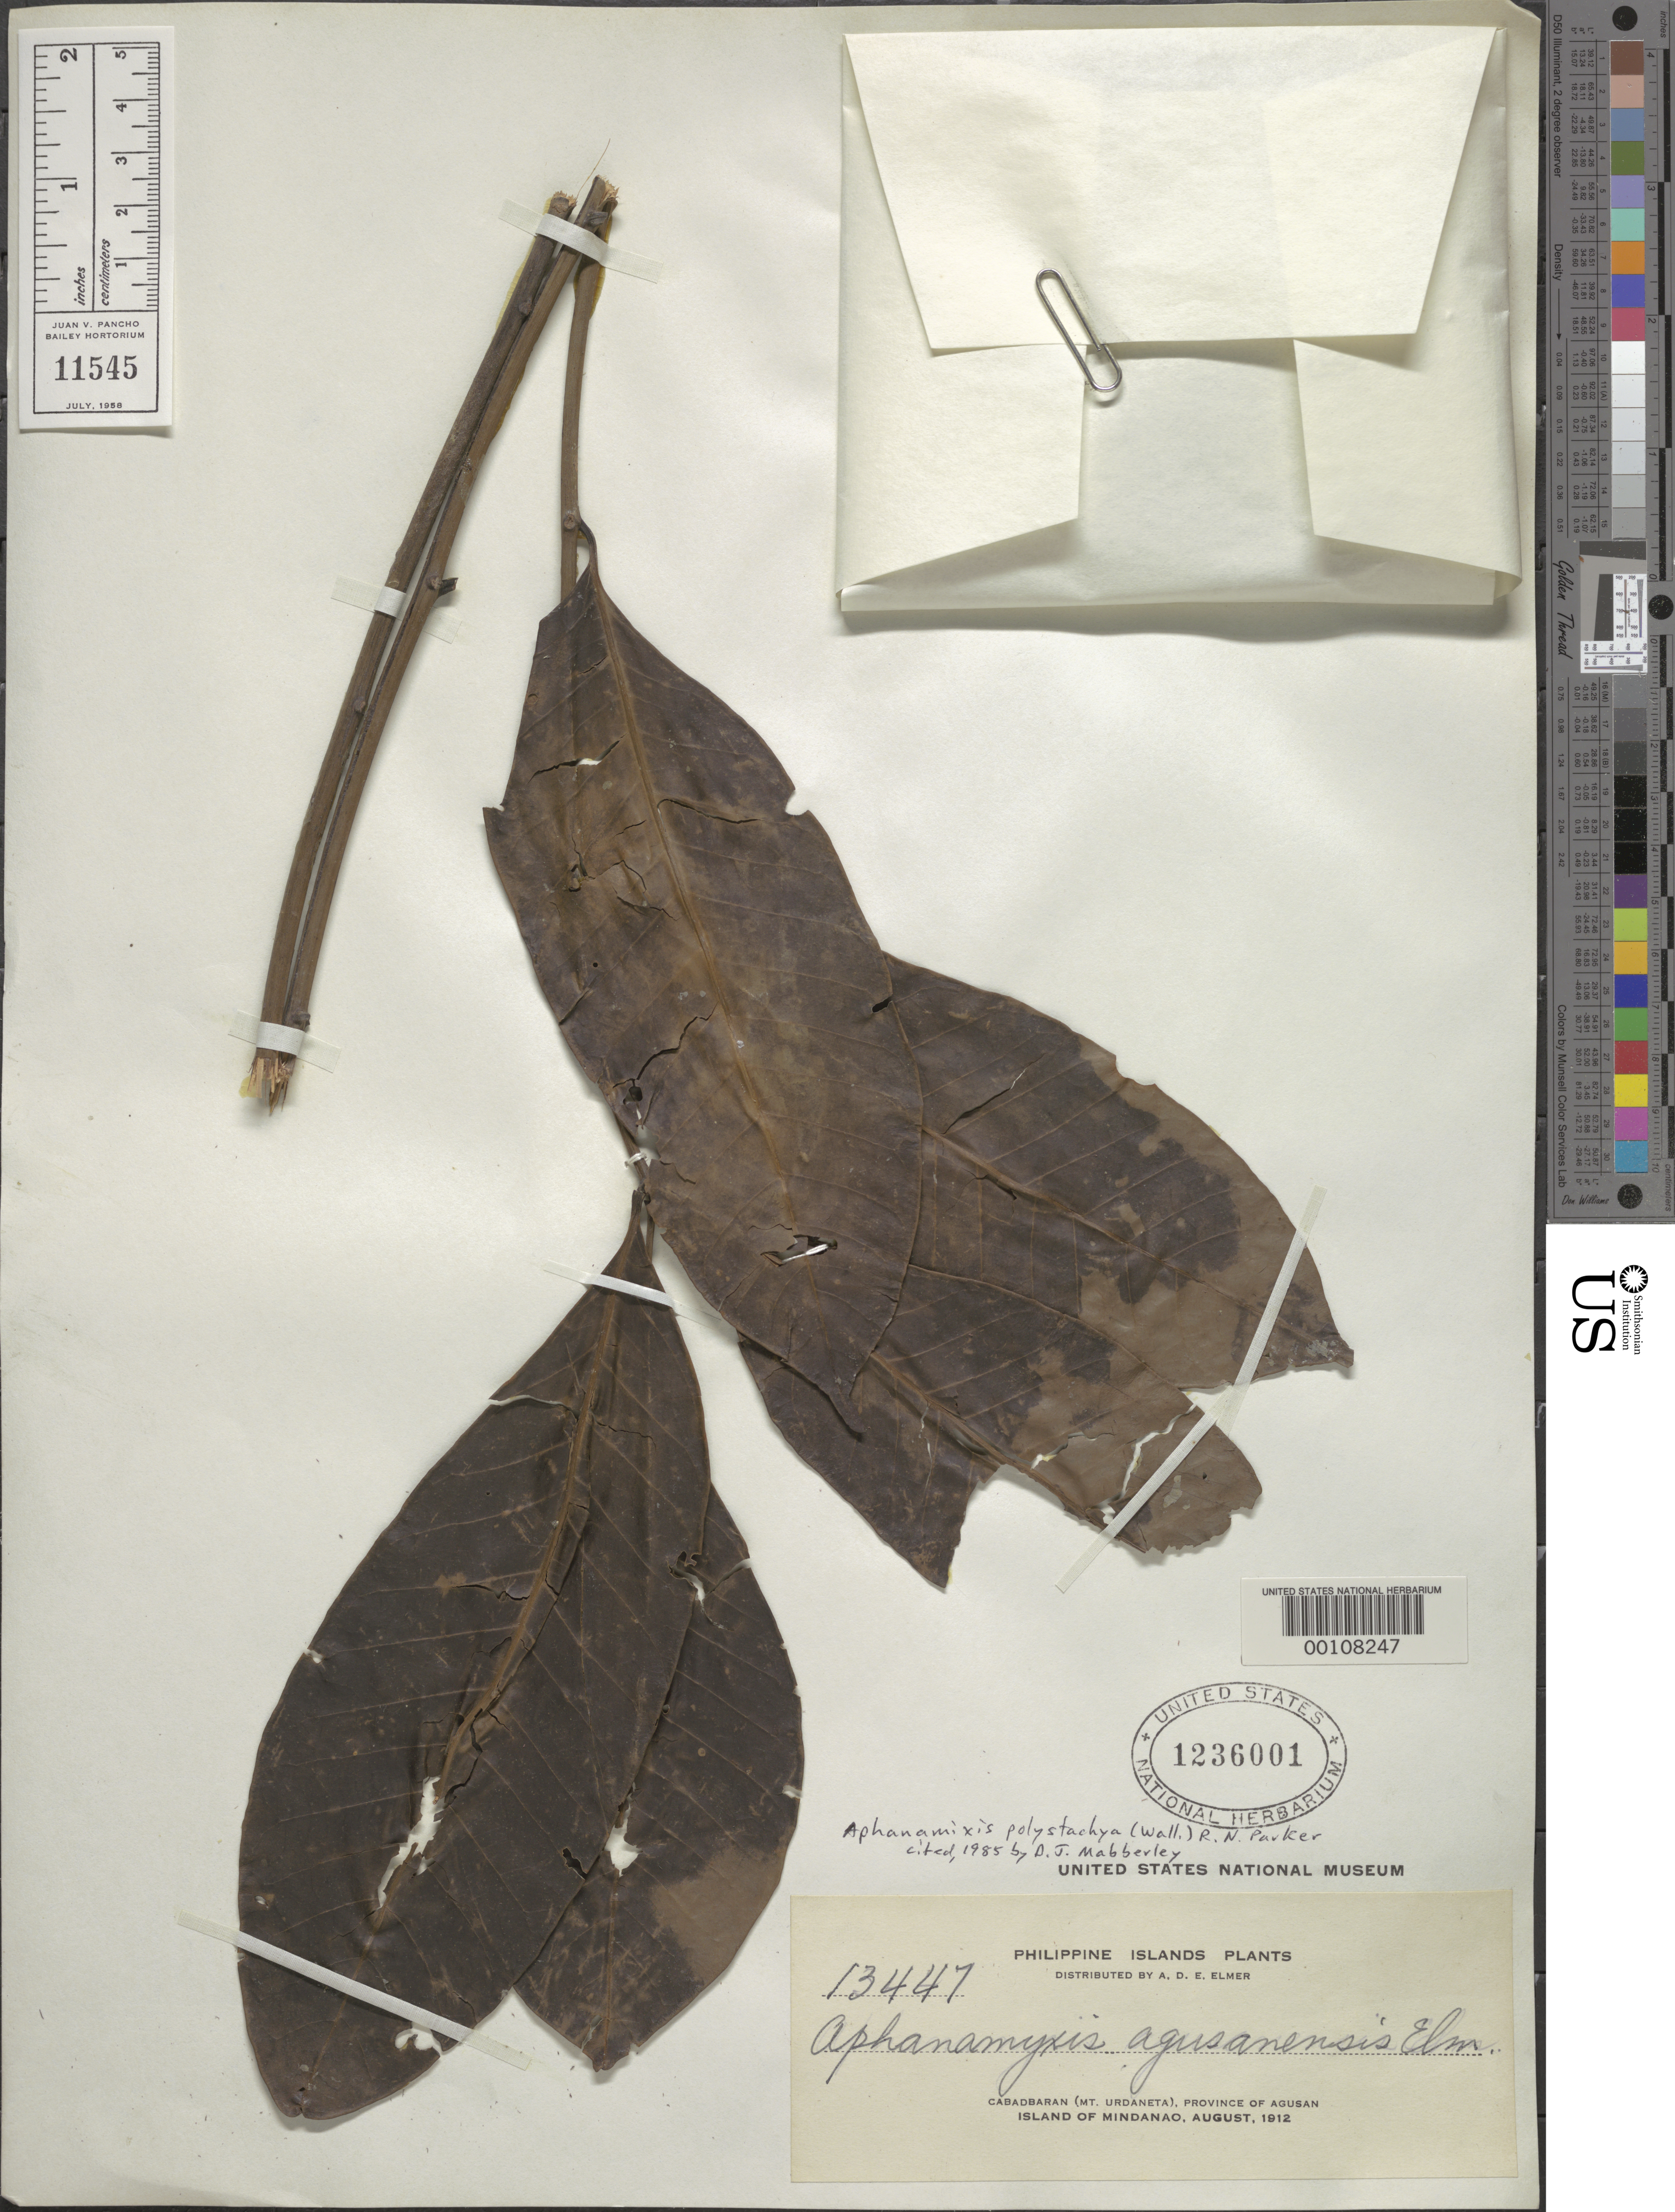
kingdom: Plantae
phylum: Tracheophyta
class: Magnoliopsida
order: Sapindales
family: Meliaceae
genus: Aphanamixis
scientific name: Aphanamixis polystachya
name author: (Wall.) R. Parker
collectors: A. D. E. Elmer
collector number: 13447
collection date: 1912-08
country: Philippines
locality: Cabadbaran (Mt. Urdaneta), Province of Agusan, Island of Mindanao.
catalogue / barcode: US 1236001